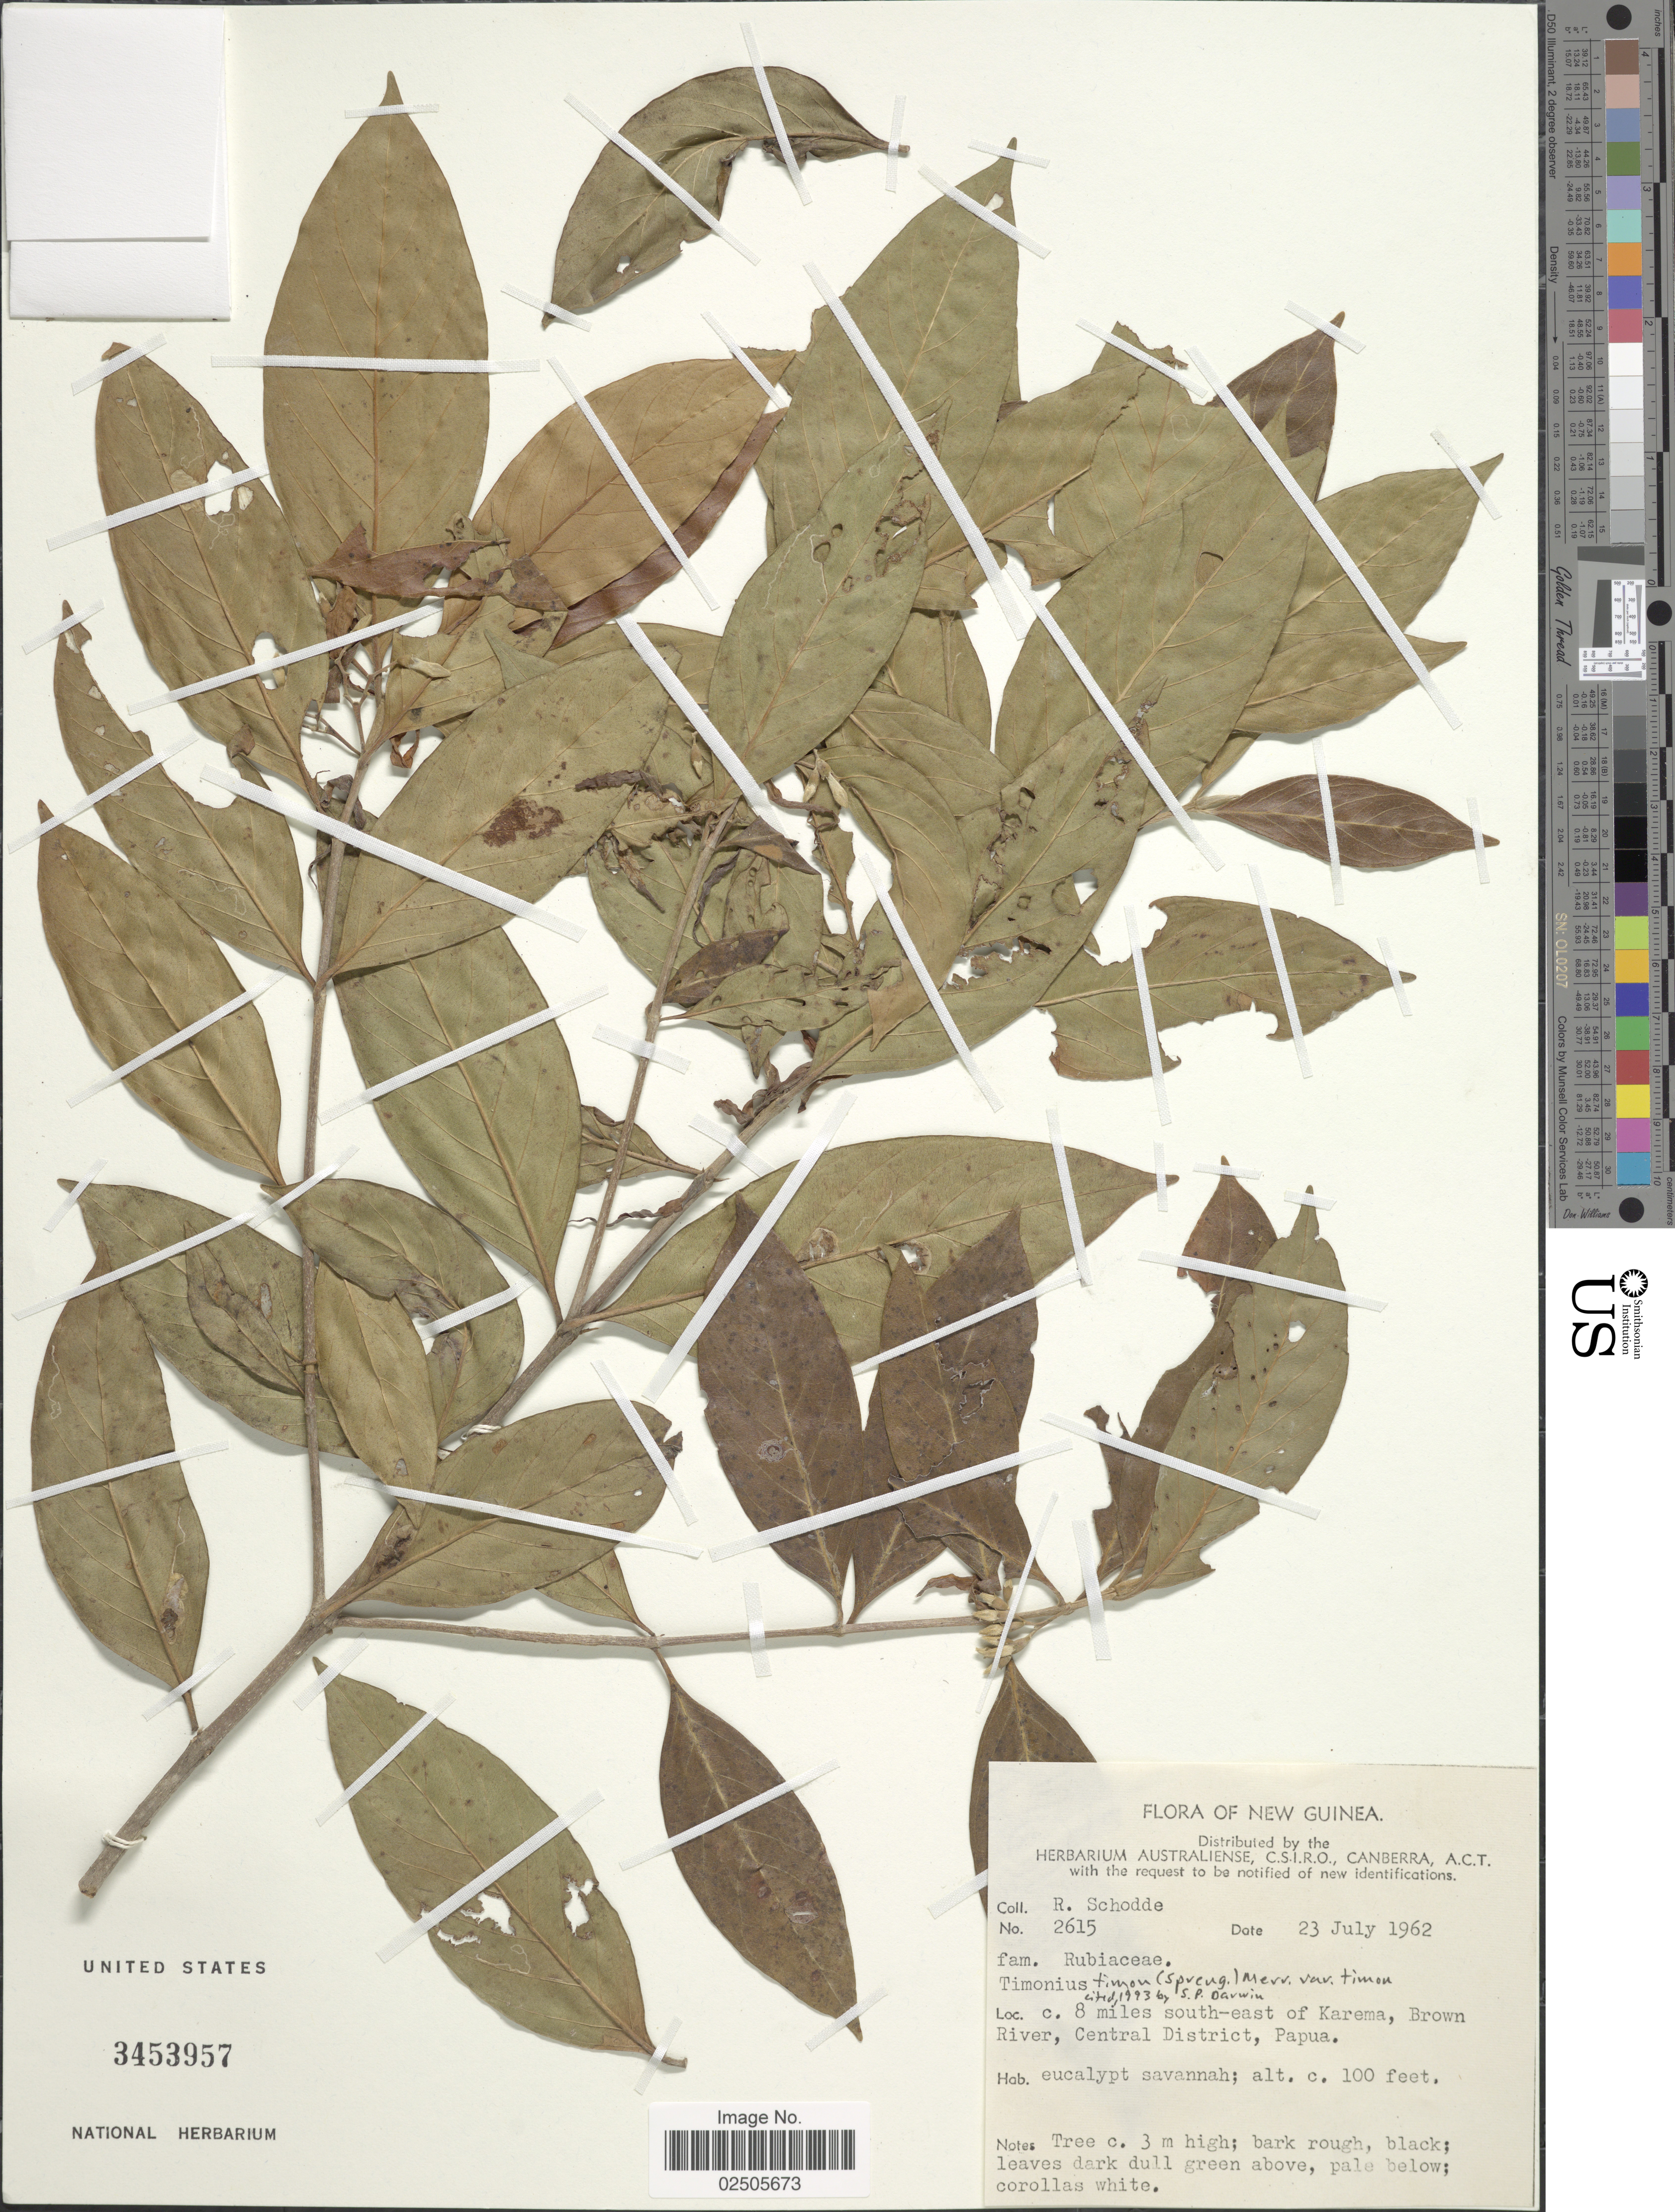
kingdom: Plantae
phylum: Tracheophyta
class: Magnoliopsida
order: Gentianales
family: Rubiaceae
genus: Timonius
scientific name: Timonius timon var. timon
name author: (Spreng.) Merr.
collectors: R. Schodde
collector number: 2615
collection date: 1962-07-23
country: Papua New Guinea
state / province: Central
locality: New Guinea, 8 miles south-east of Karema, Brown RIver, Central District, Papua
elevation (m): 30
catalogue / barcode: US 3453957